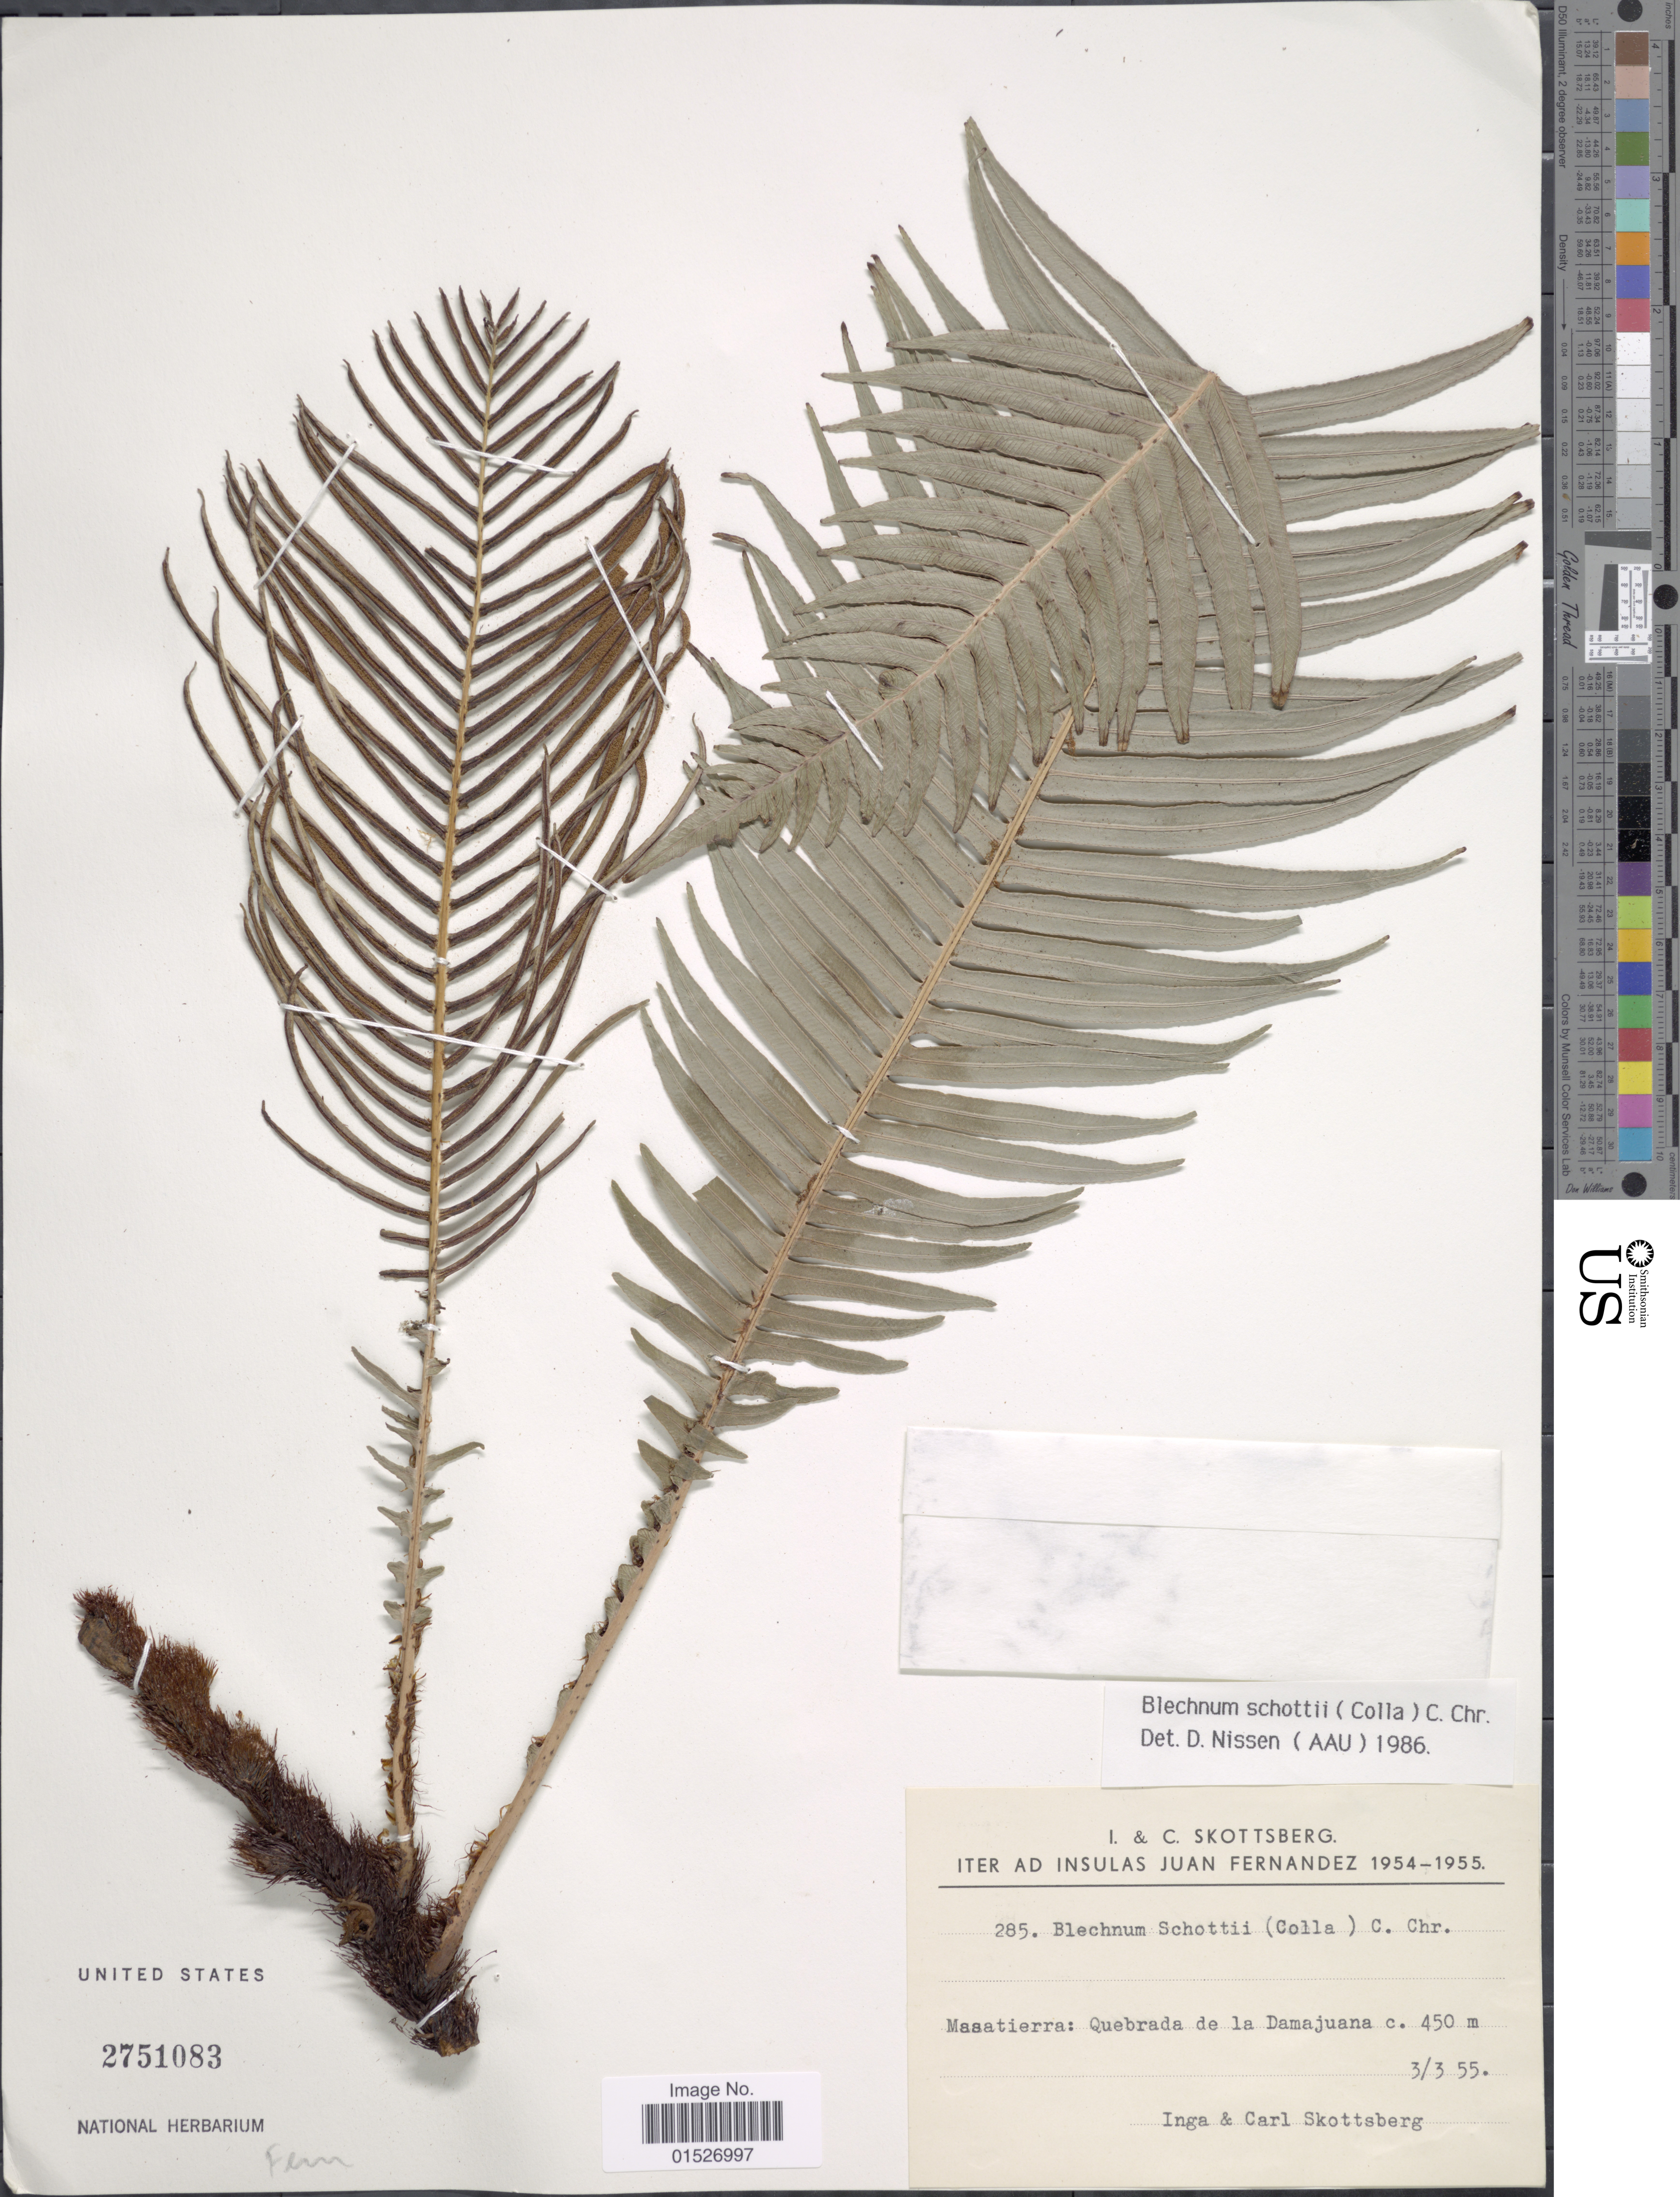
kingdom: Plantae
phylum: Tracheophyta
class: Polypodiopsida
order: Polypodiales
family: Blechnaceae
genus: Blechnum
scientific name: Blechnum schottii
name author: (Colla) C. Chr.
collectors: I. Skottsberg & C. Skottsberg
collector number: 285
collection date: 1955-03-03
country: Chile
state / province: Valparaíso (V)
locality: Juan Fernandez, Masatierra: Quebrada de la Damajuana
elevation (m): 450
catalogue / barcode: US 2751083